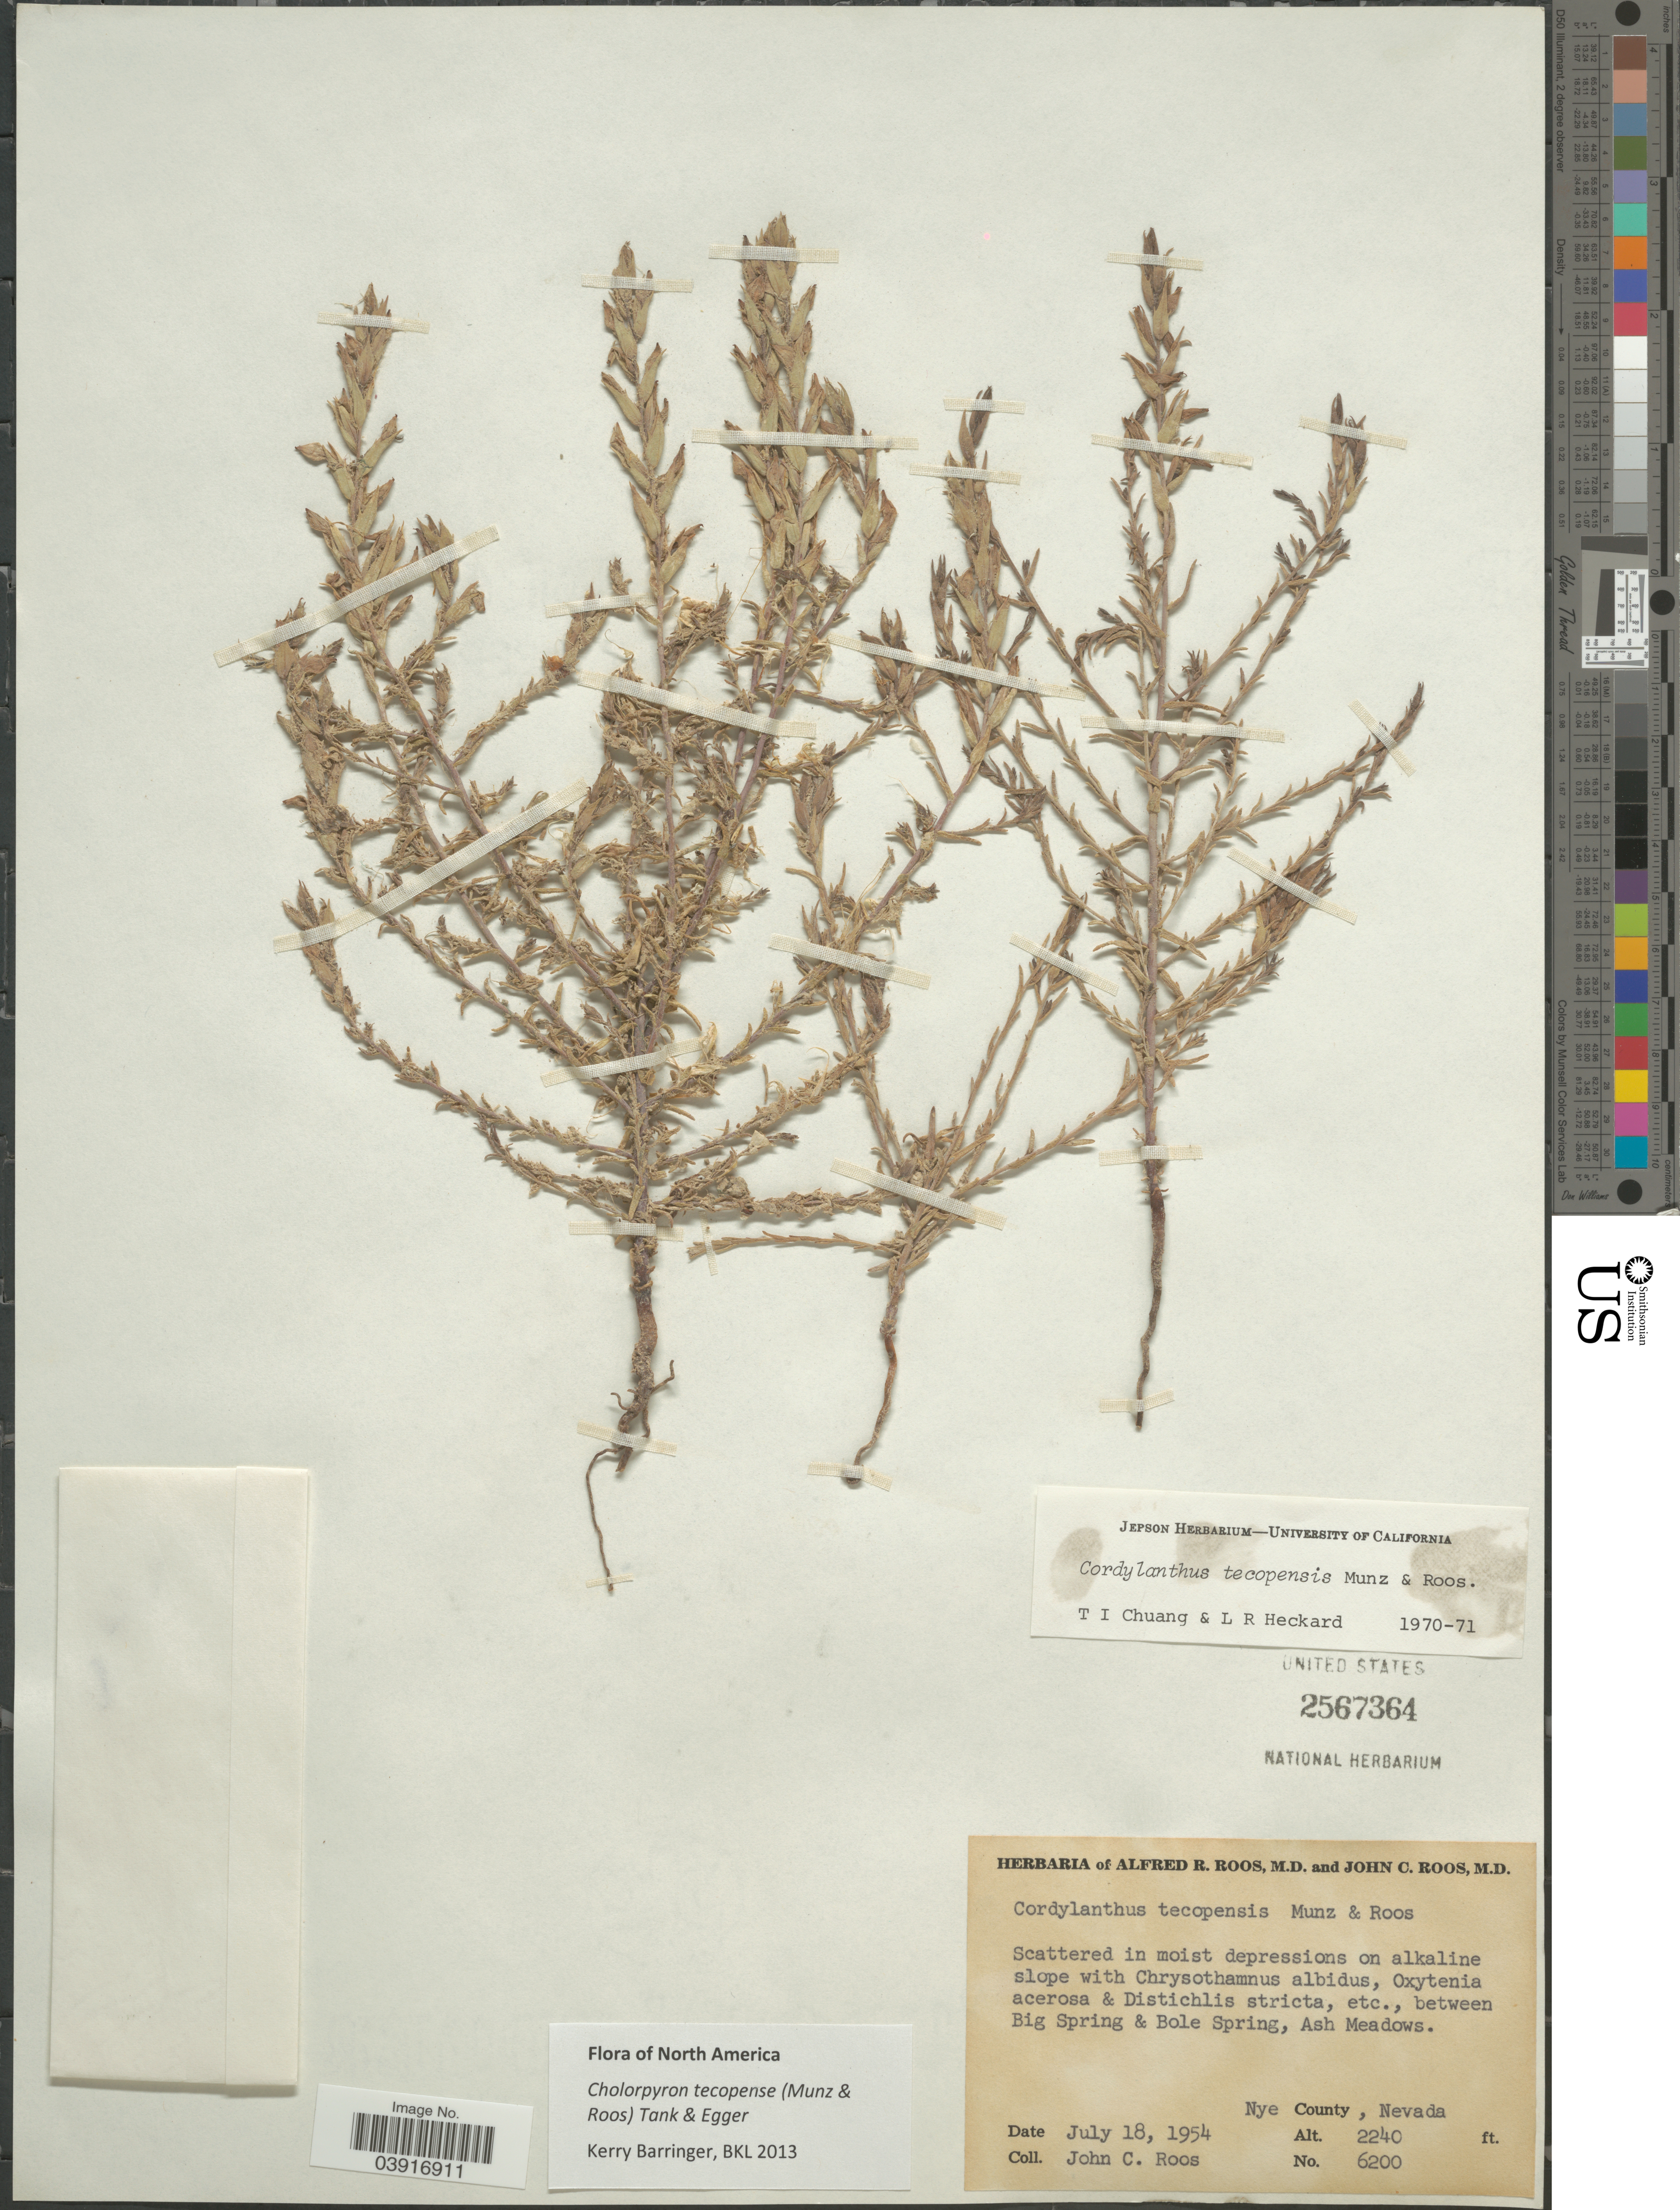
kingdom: Plantae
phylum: Tracheophyta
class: Magnoliopsida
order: Lamiales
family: Orobanchaceae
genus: Chloropyron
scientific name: Chloropyron tecopense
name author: (Munz) J.C. Roos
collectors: J. C. Roos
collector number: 6200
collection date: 1954-07-18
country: United States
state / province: Nevada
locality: Between Big Spring & Bole Spring, Ash Meadows. Nye County.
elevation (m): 683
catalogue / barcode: US 2567364